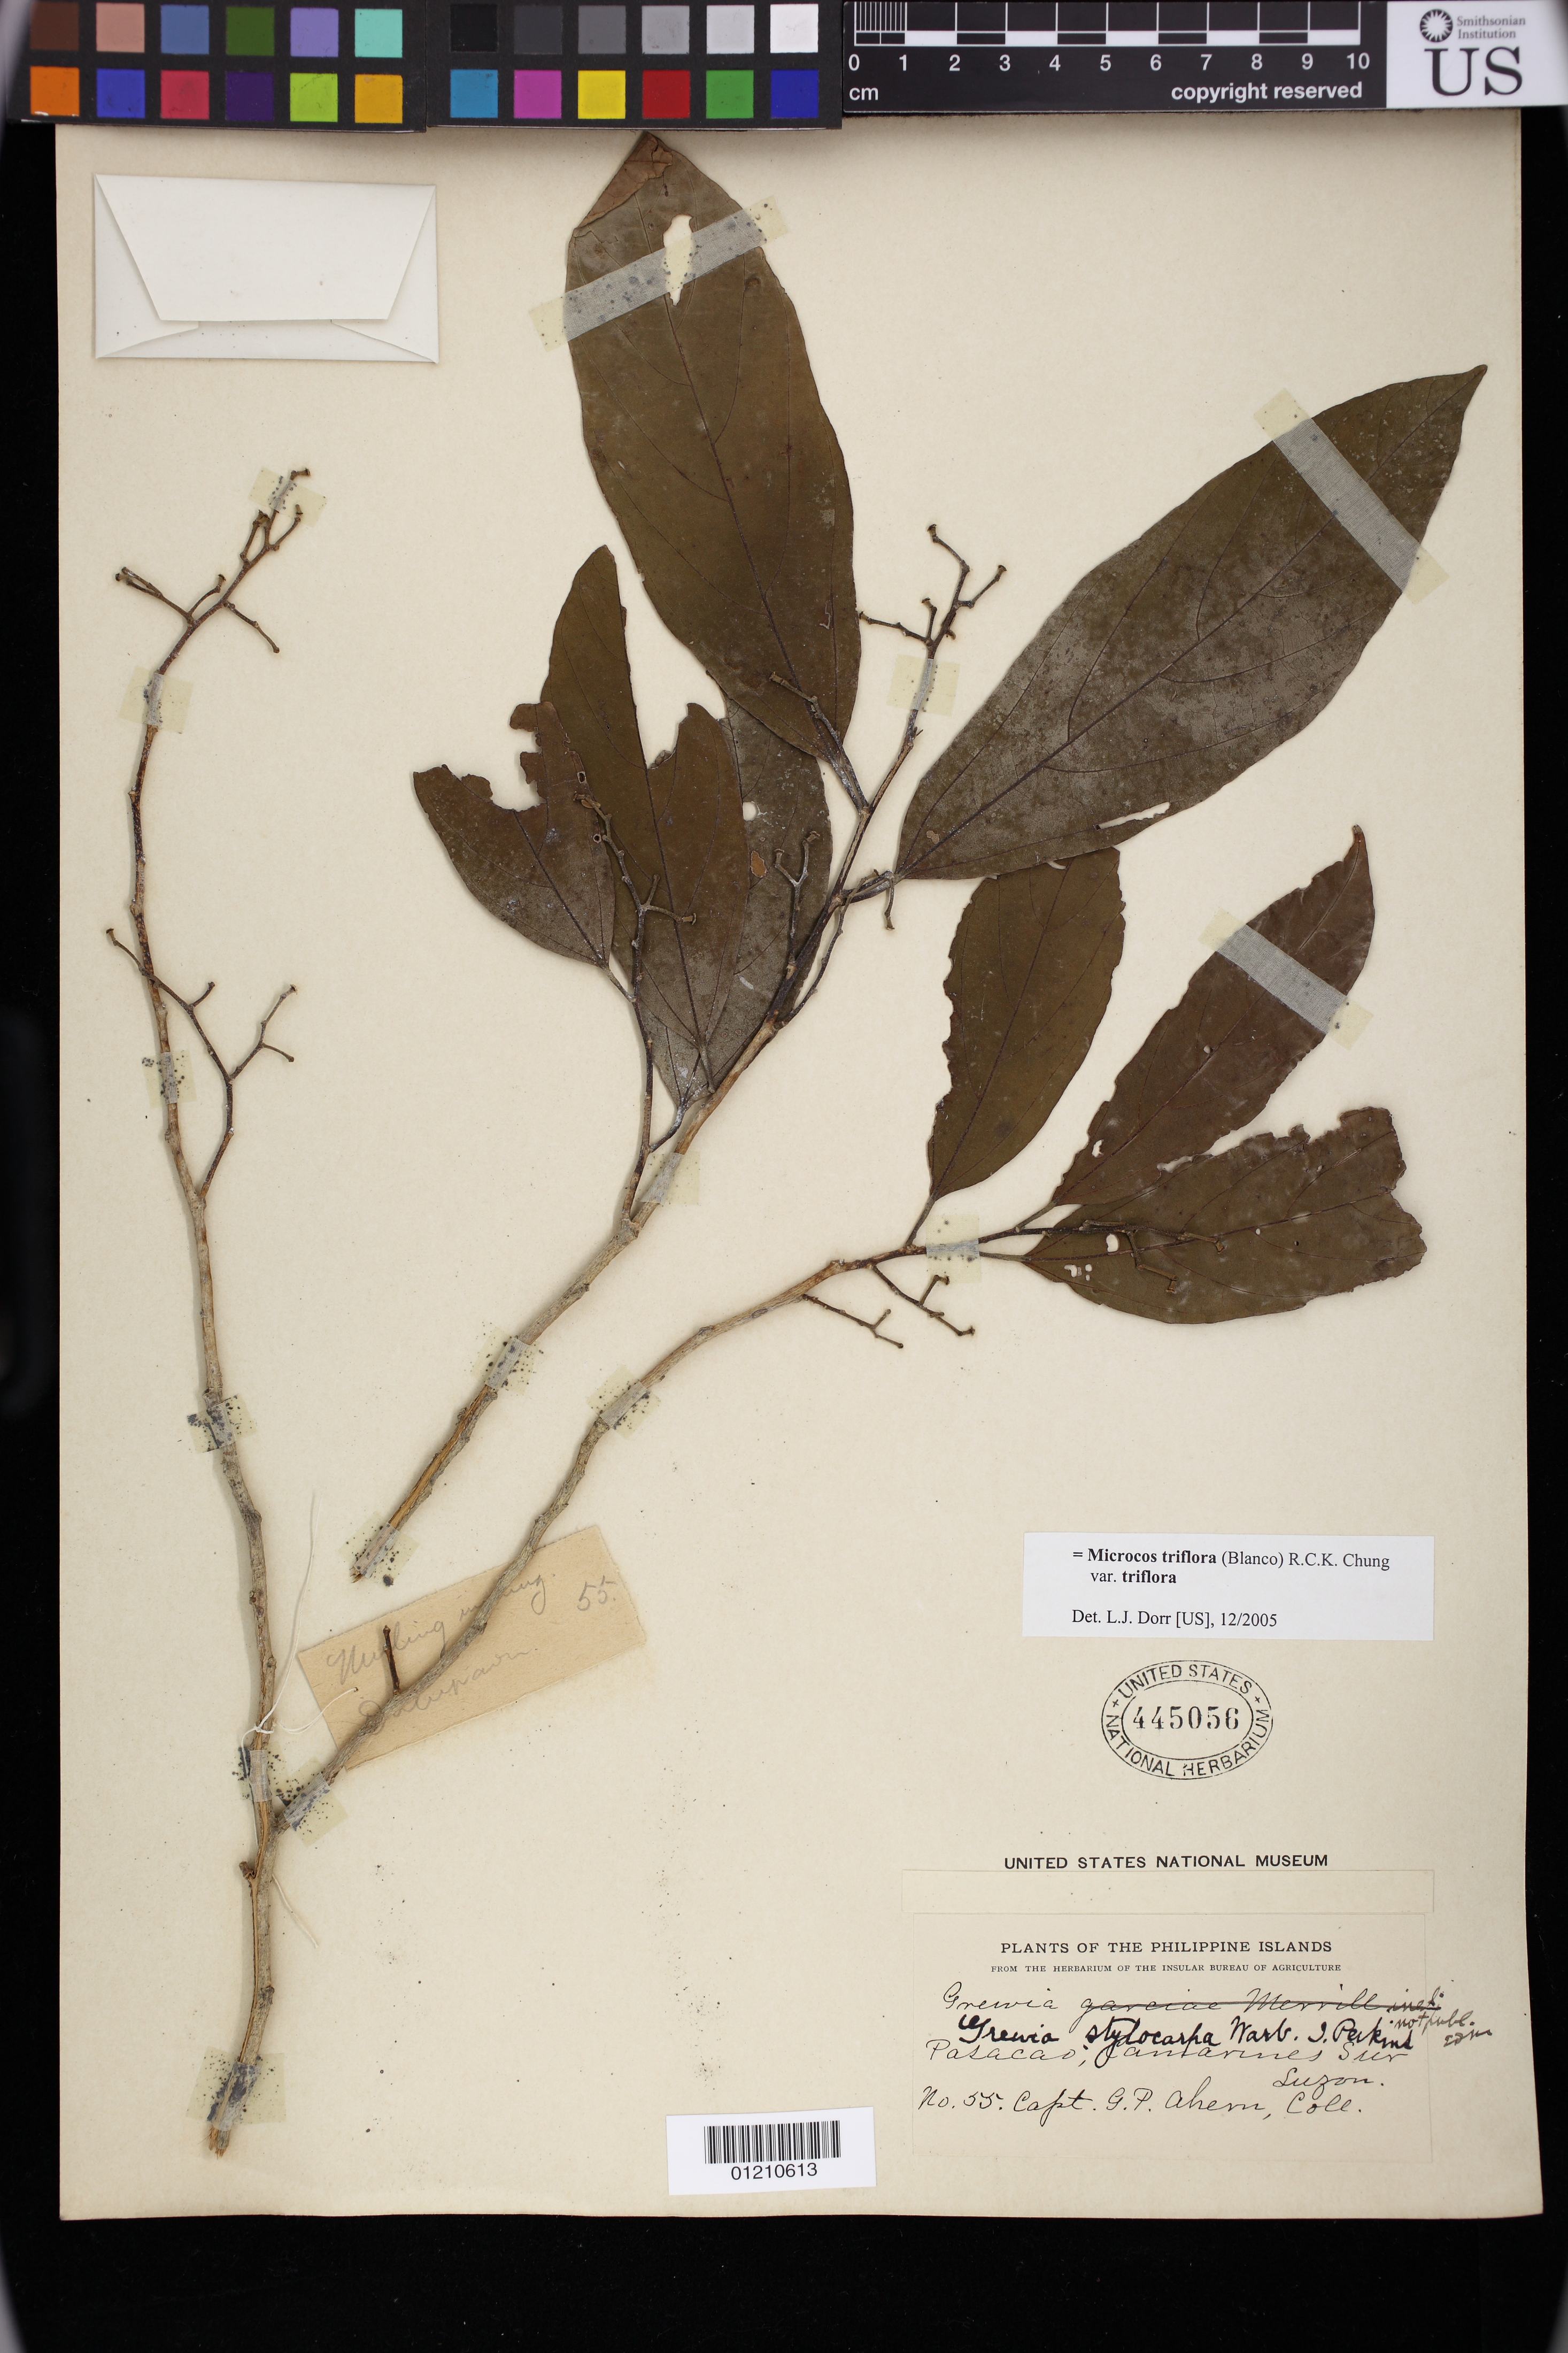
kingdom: Plantae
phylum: Tracheophyta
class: Magnoliopsida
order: Malvales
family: Malvaceae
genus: Microcos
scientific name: Microcos triflora var. triflora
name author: (Blanco) R.C.K. Chung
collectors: G. Ahern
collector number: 55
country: Philippines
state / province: Bicol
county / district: Camarines Sur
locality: Pasacao. Luzon.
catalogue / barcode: US 445056